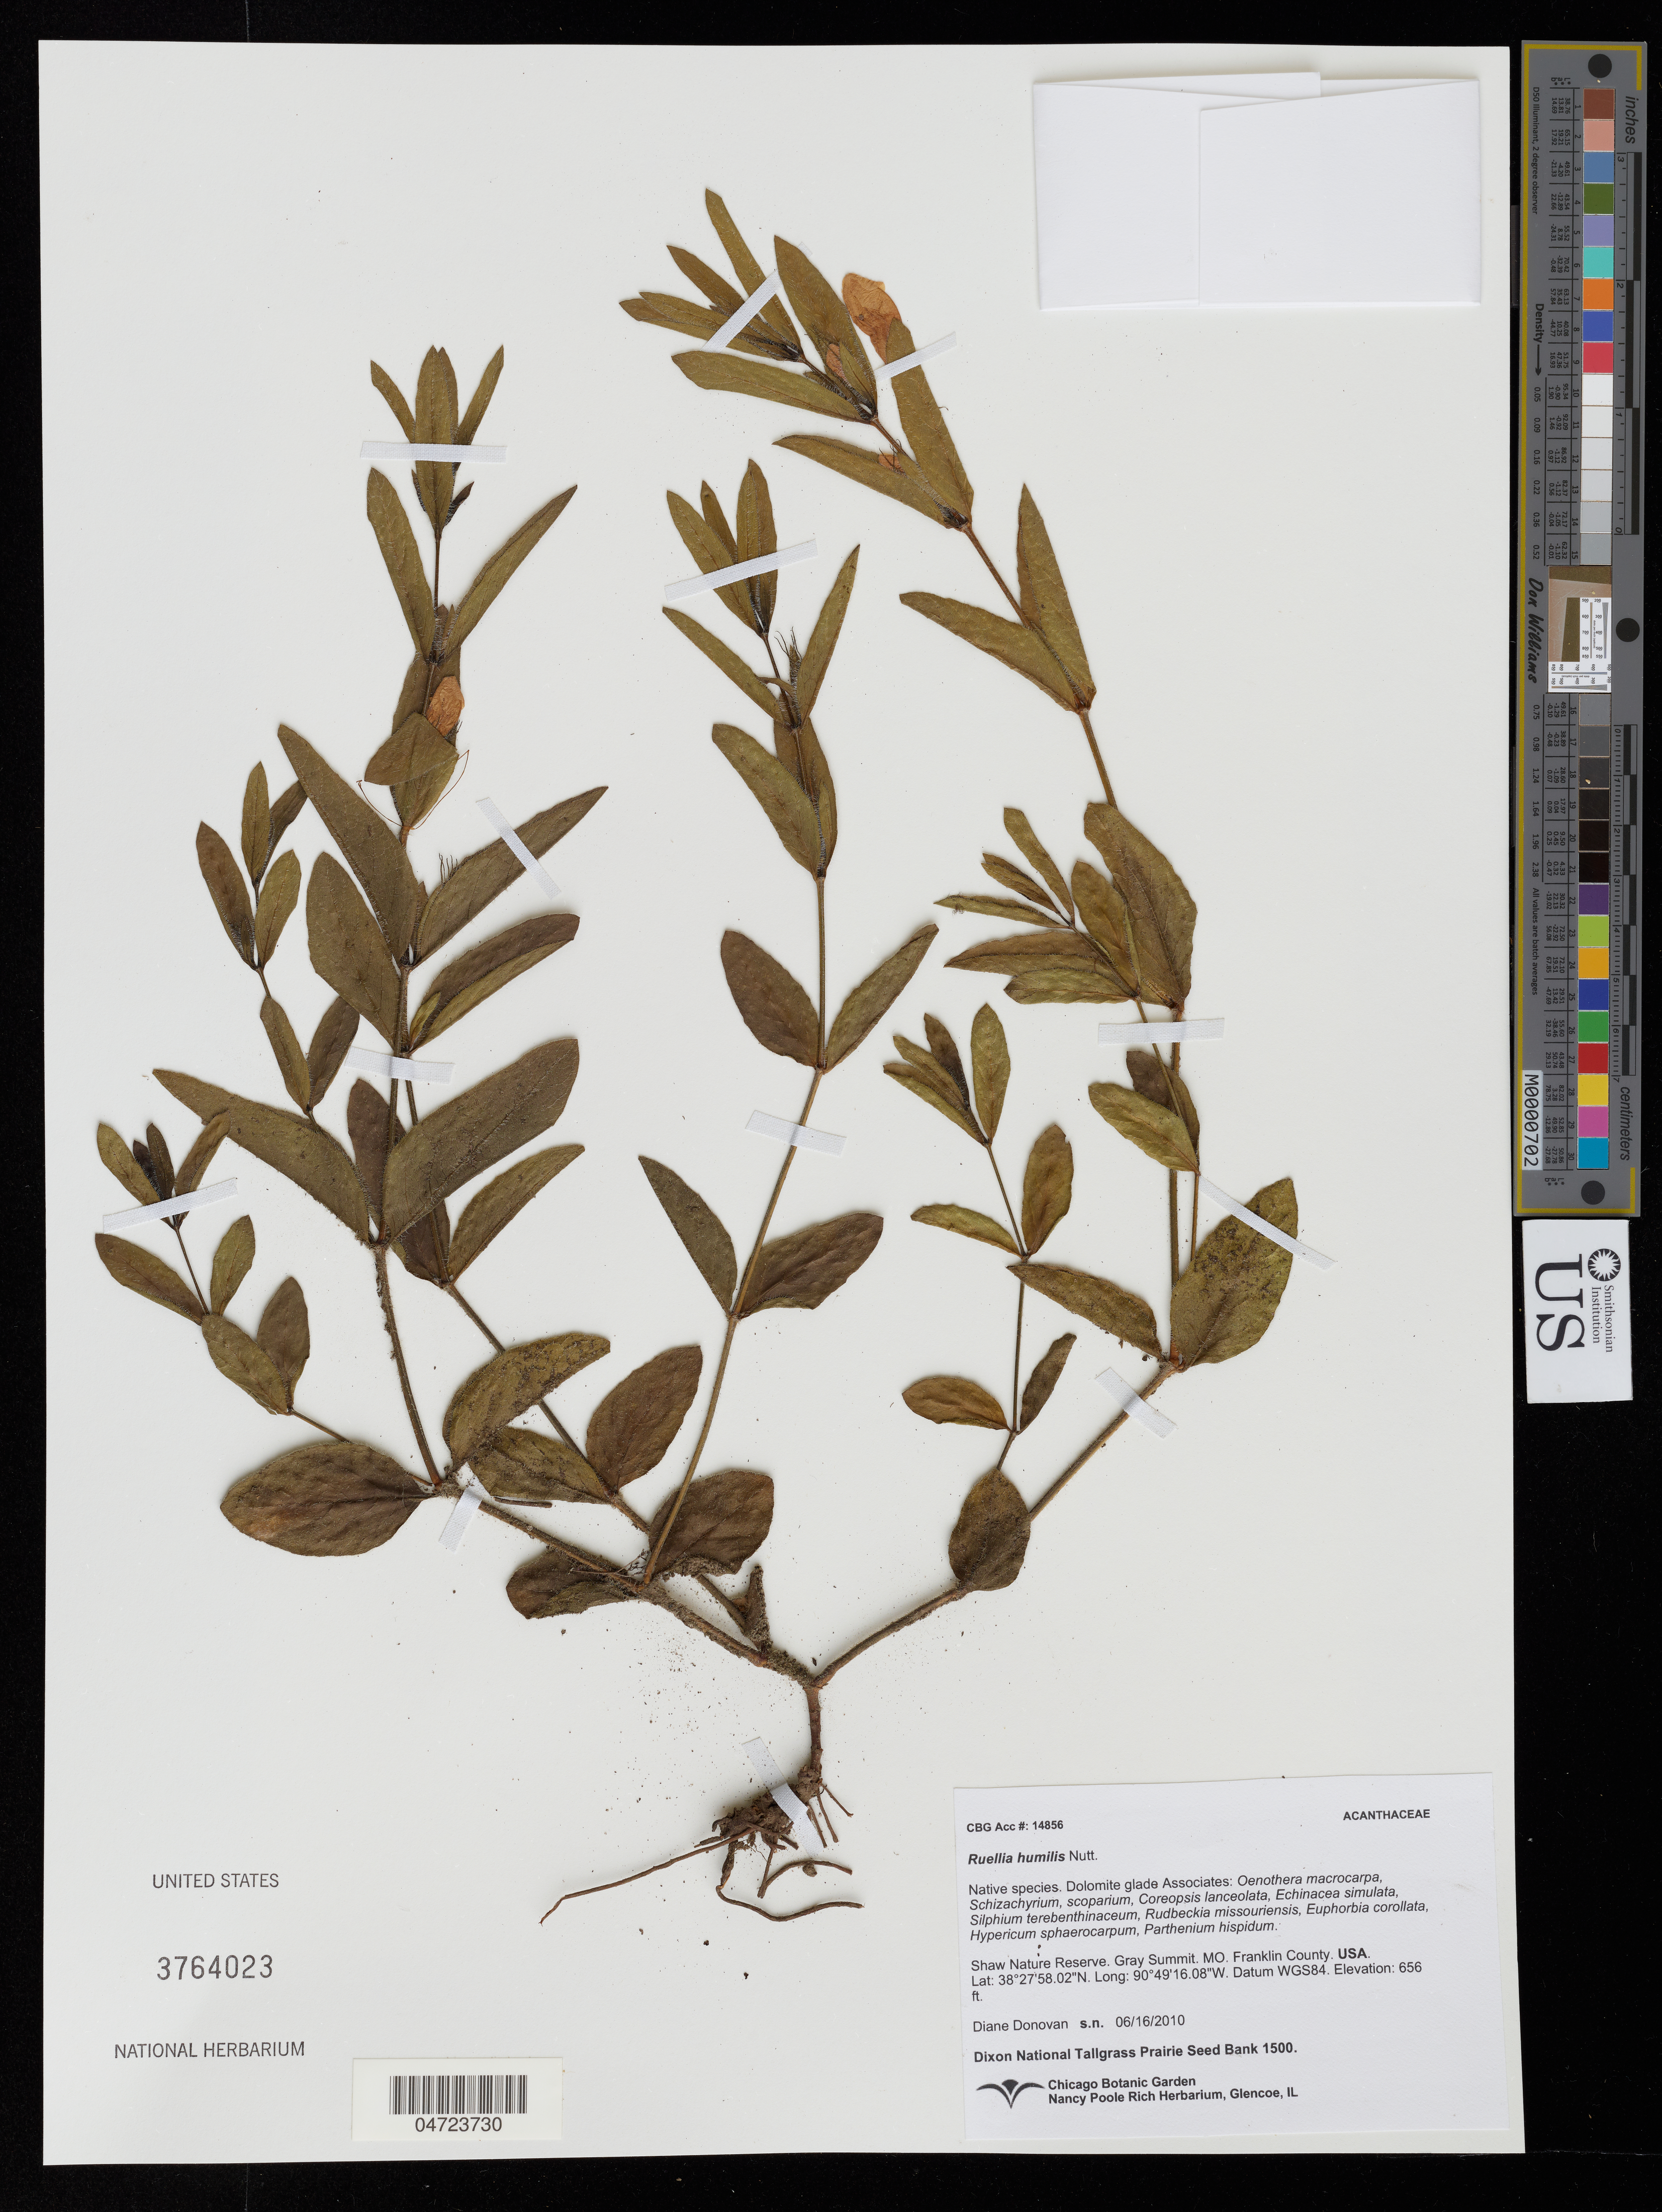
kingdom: Plantae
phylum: Tracheophyta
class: Magnoliopsida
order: Lamiales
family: Acanthaceae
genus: Ruellia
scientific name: Ruellia humilis var. longiflora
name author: (A. Gray) Fernald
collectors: D. Donovan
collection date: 2010-06-16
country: United States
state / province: Missouri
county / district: Franklin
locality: Shaw Nature Reserve. Gray Summit. Franklin County.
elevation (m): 200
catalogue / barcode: US 3764023